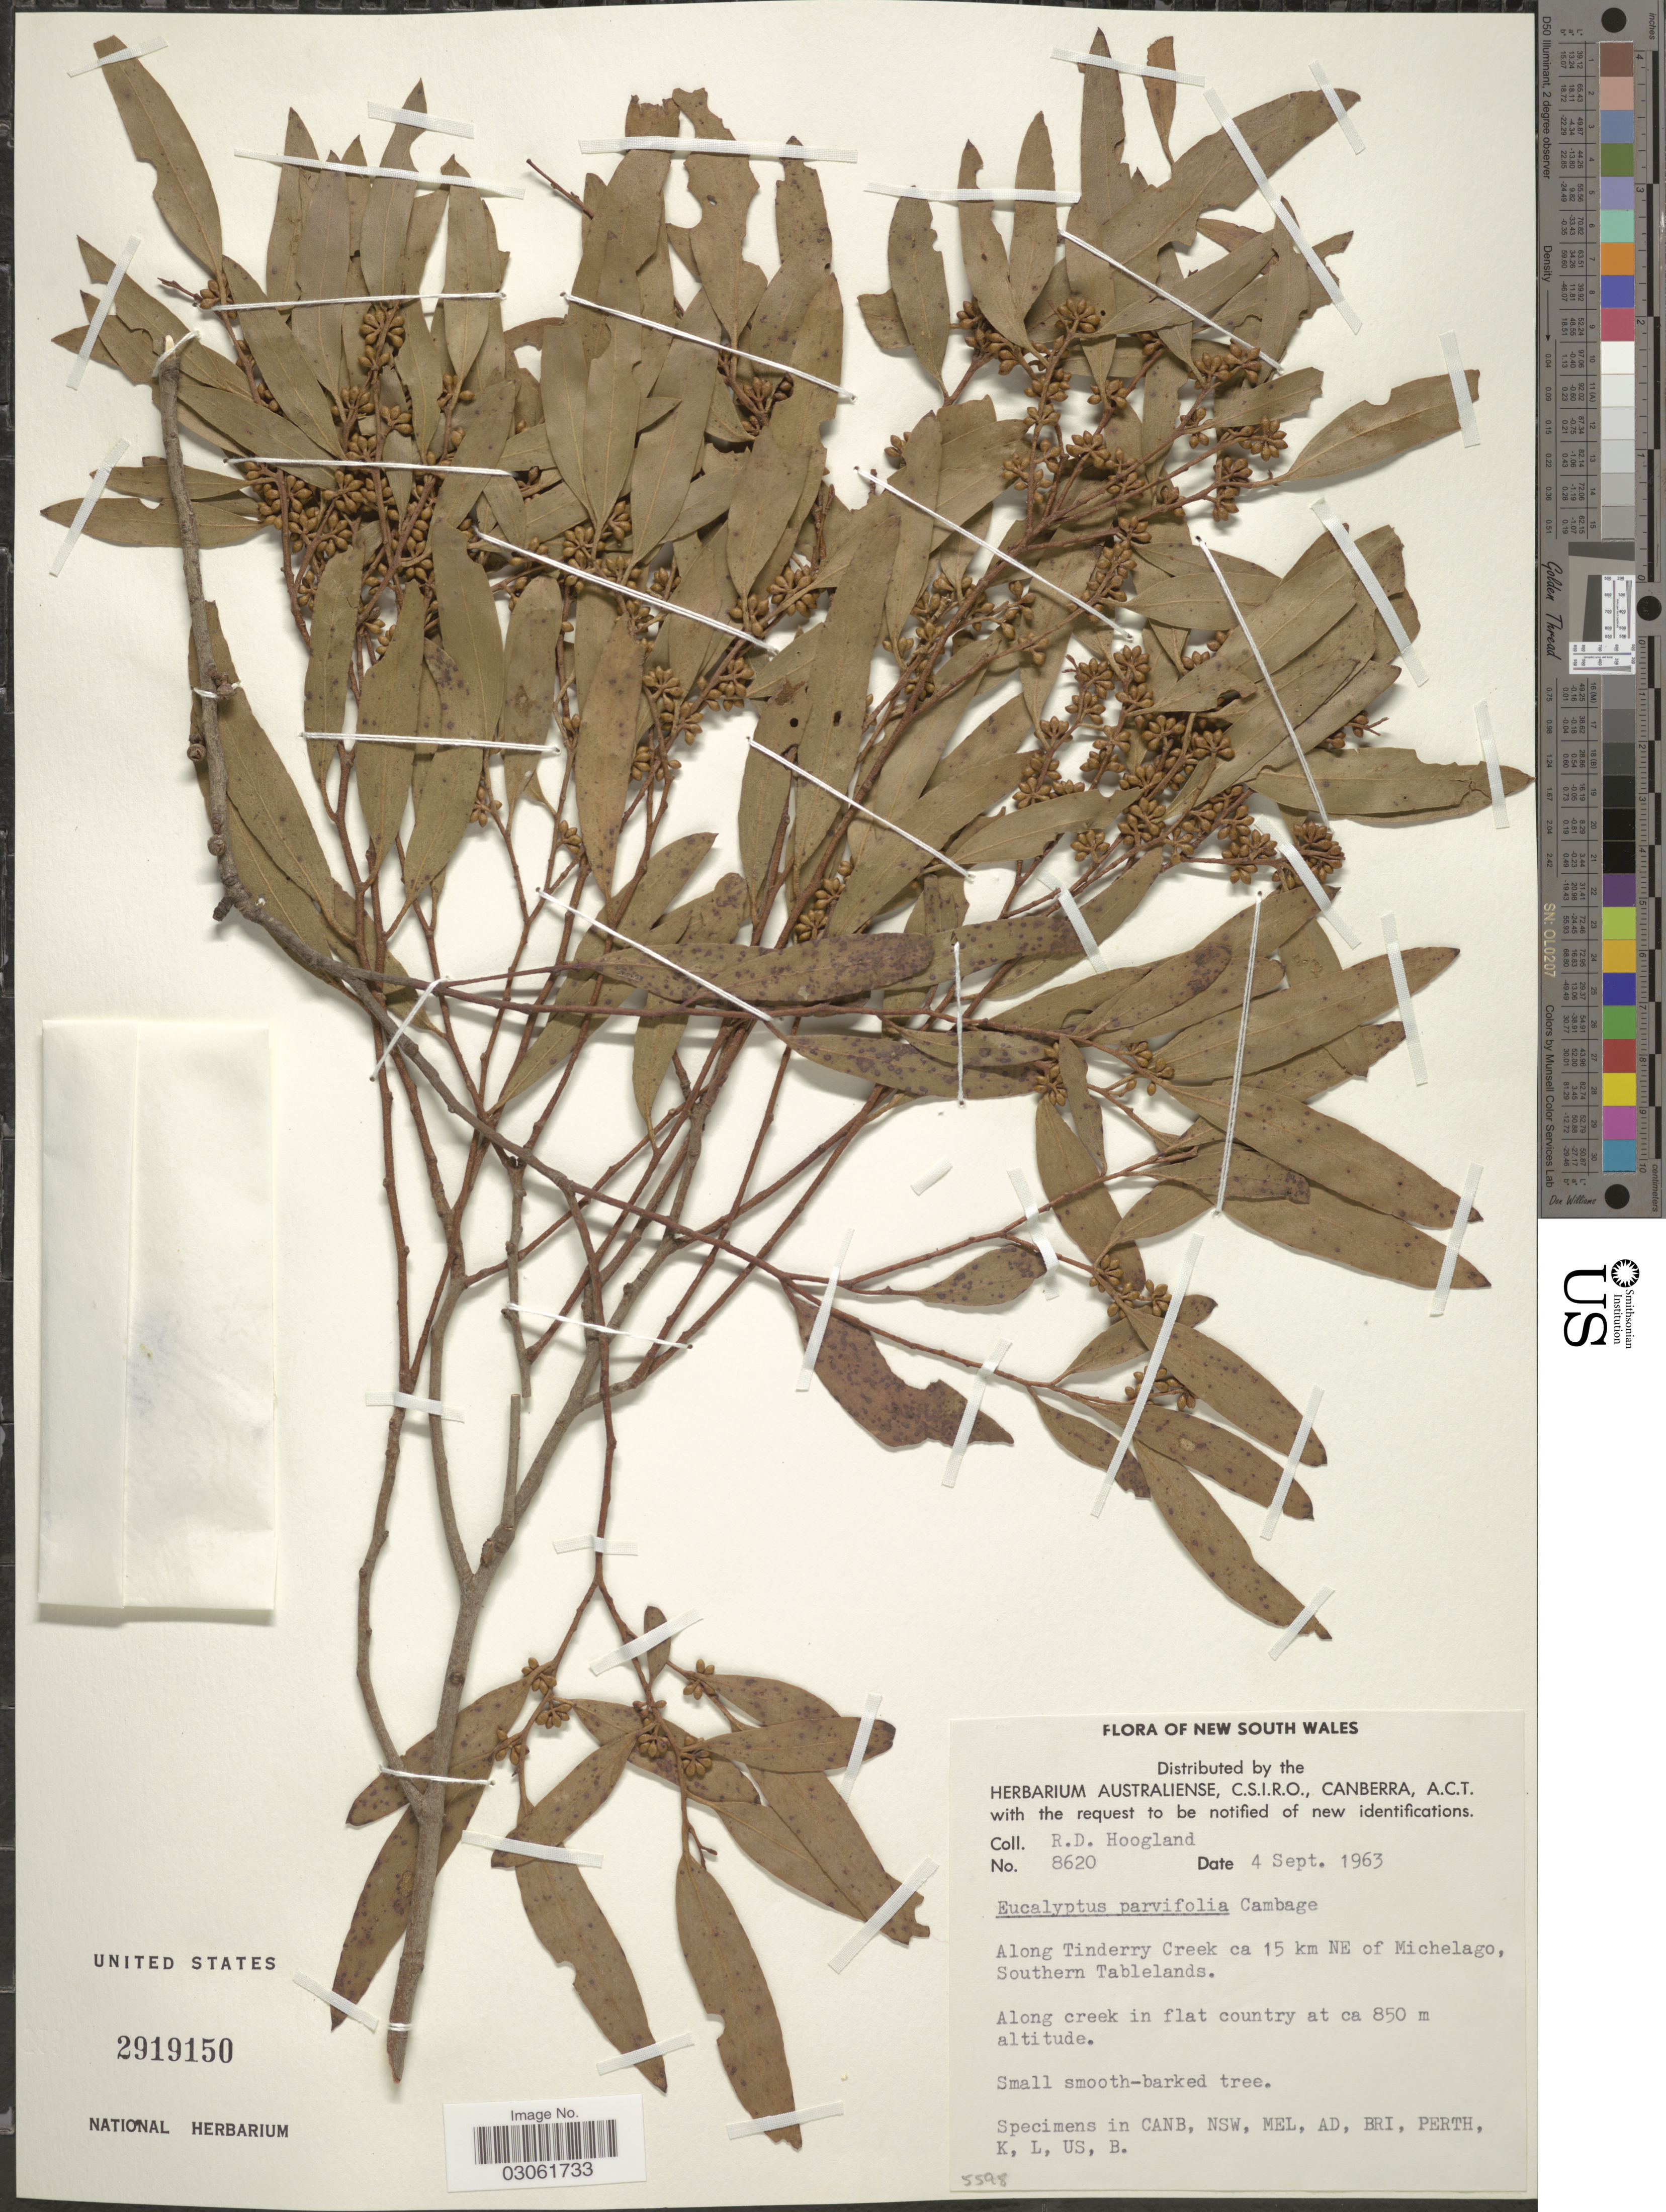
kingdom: Plantae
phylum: Tracheophyta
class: Magnoliopsida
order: Myrtales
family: Myrtaceae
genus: Eucalyptus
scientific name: Eucalyptus parvifolia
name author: Cambage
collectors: R. D. Hoogland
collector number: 8620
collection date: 1963-09-04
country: Australia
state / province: New South Wales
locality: Along Tinderry Creek ca 15 km Ne of Michelago, Southern Tablelands. Along creek in flat country.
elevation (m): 850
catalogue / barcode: US 2919150